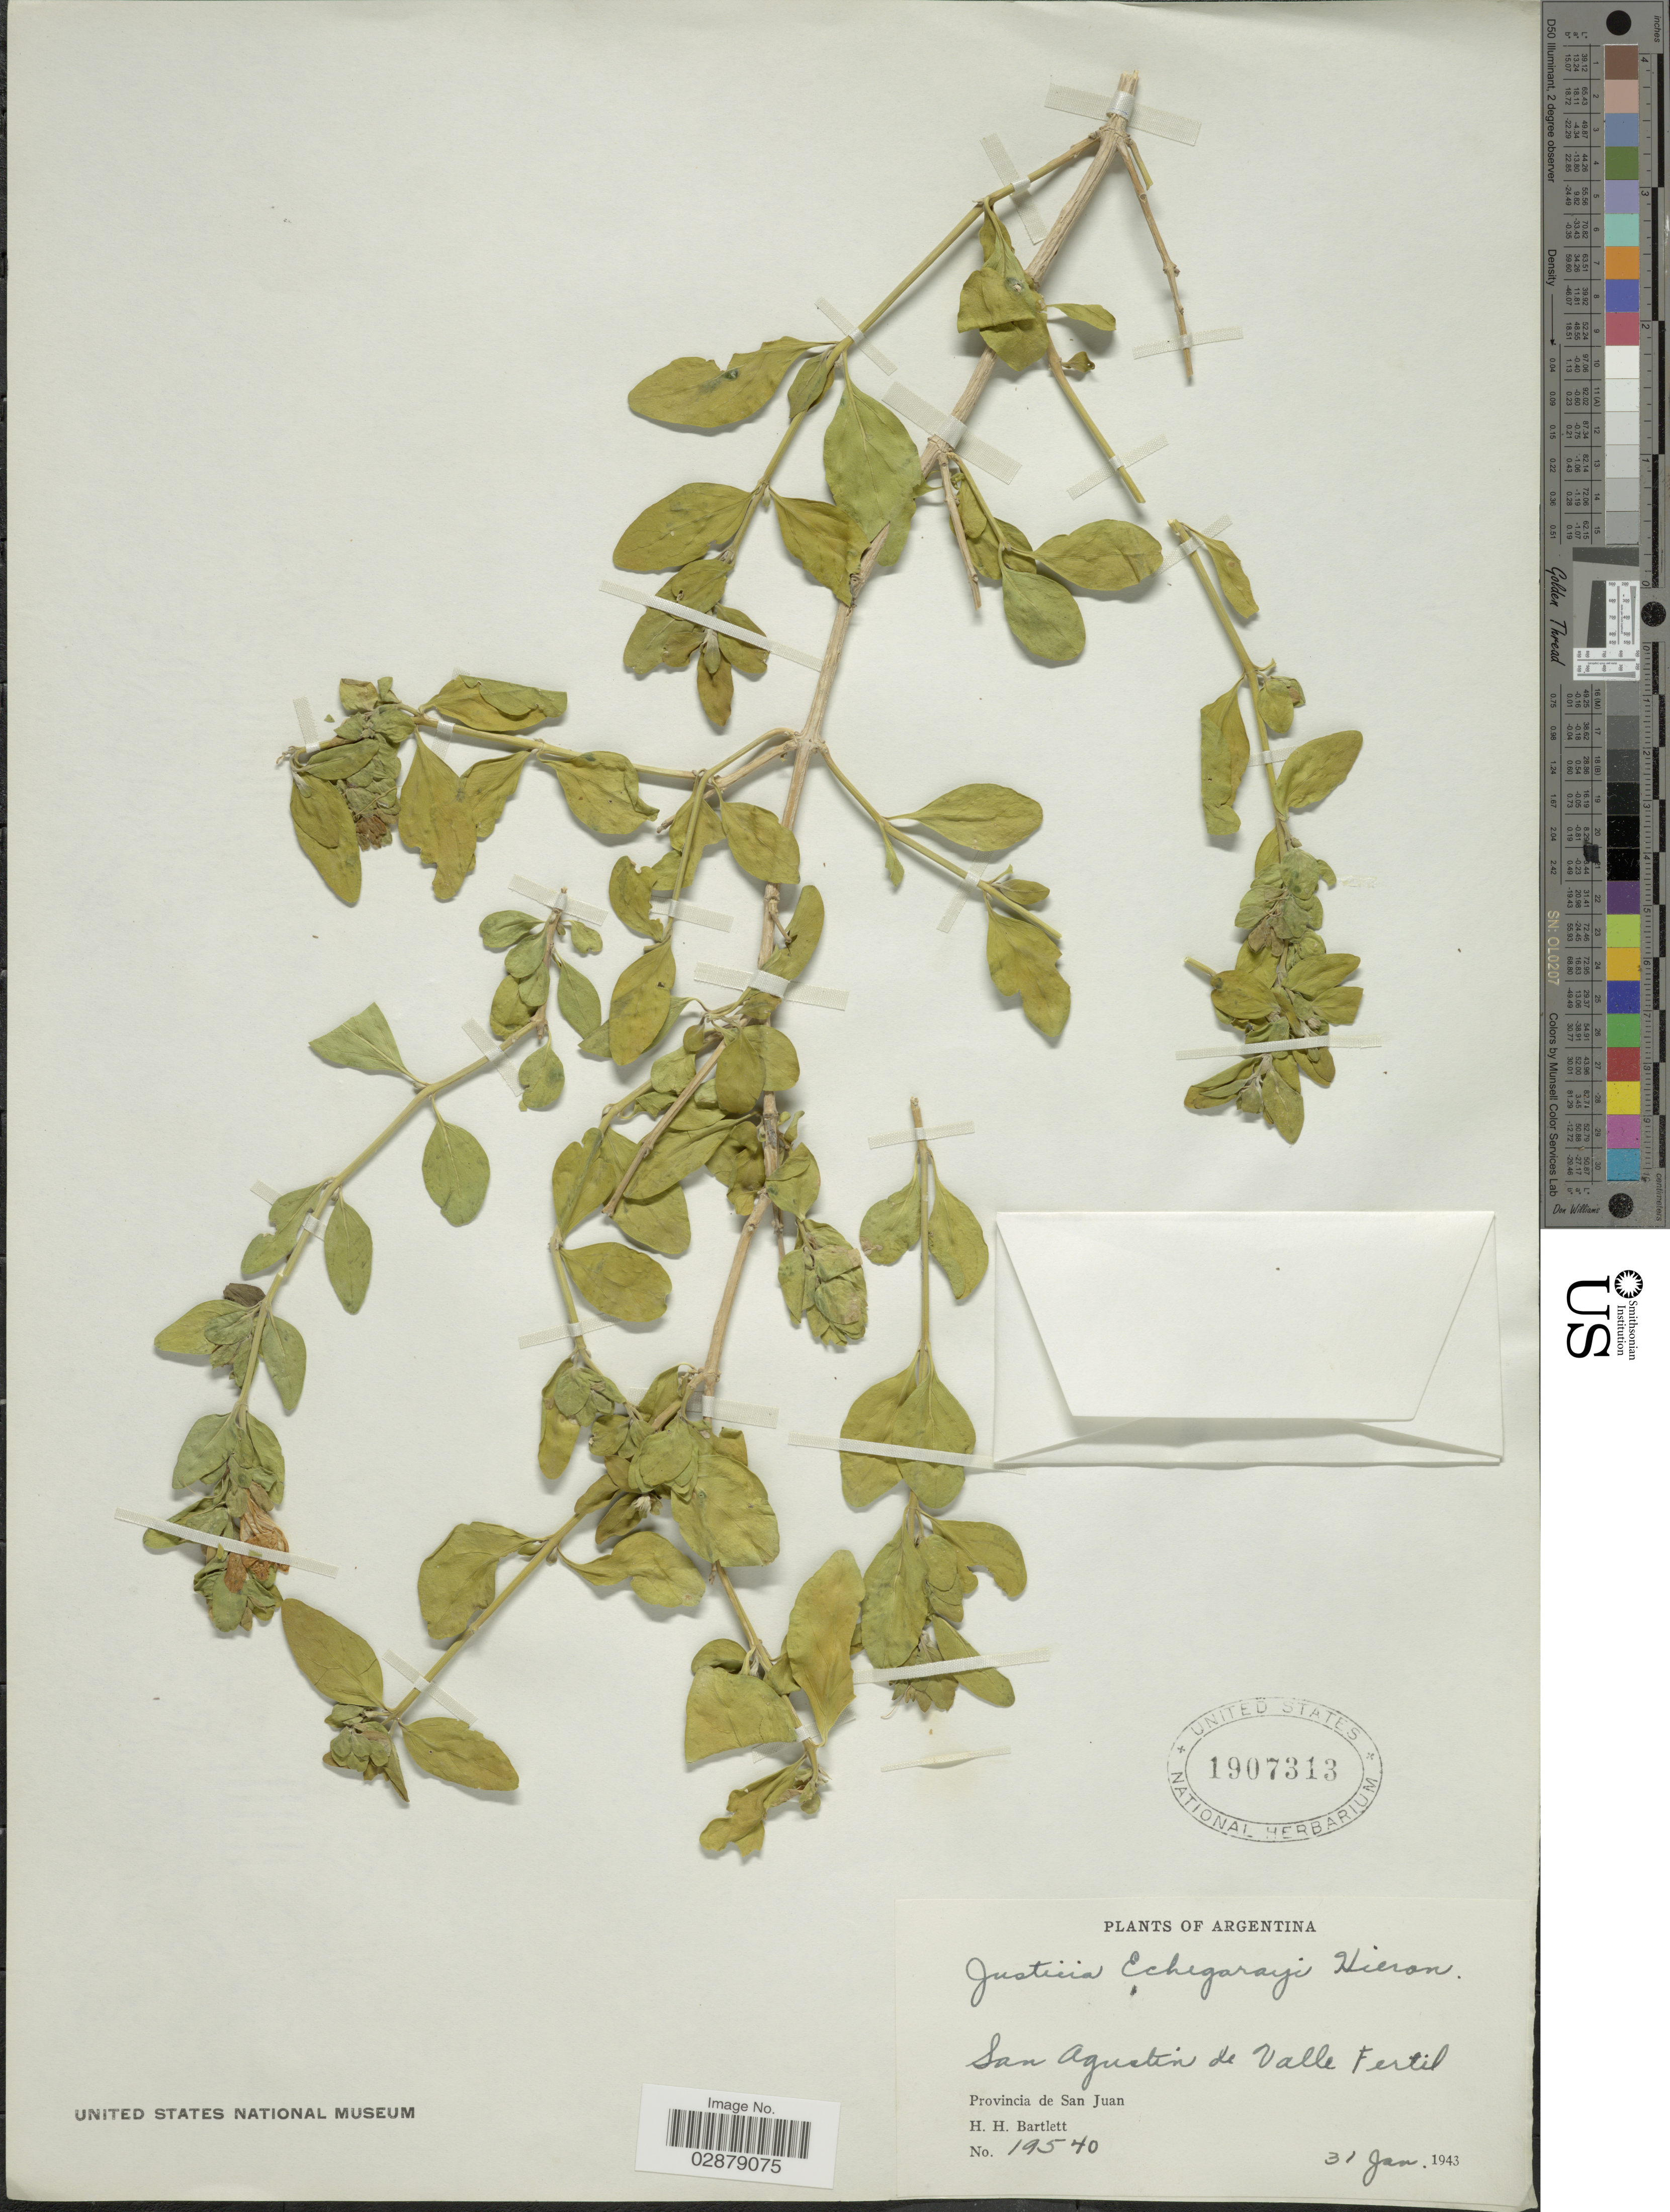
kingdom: Plantae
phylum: Tracheophyta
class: Magnoliopsida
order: Lamiales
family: Acanthaceae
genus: Justicia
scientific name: Justicia gilliesii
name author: (Nees) Benth.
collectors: H. H. Bartlett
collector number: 19540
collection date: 1943-01-31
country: Argentina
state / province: San Juan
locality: San Augustin de Valle Fertil.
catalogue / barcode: US 1907313